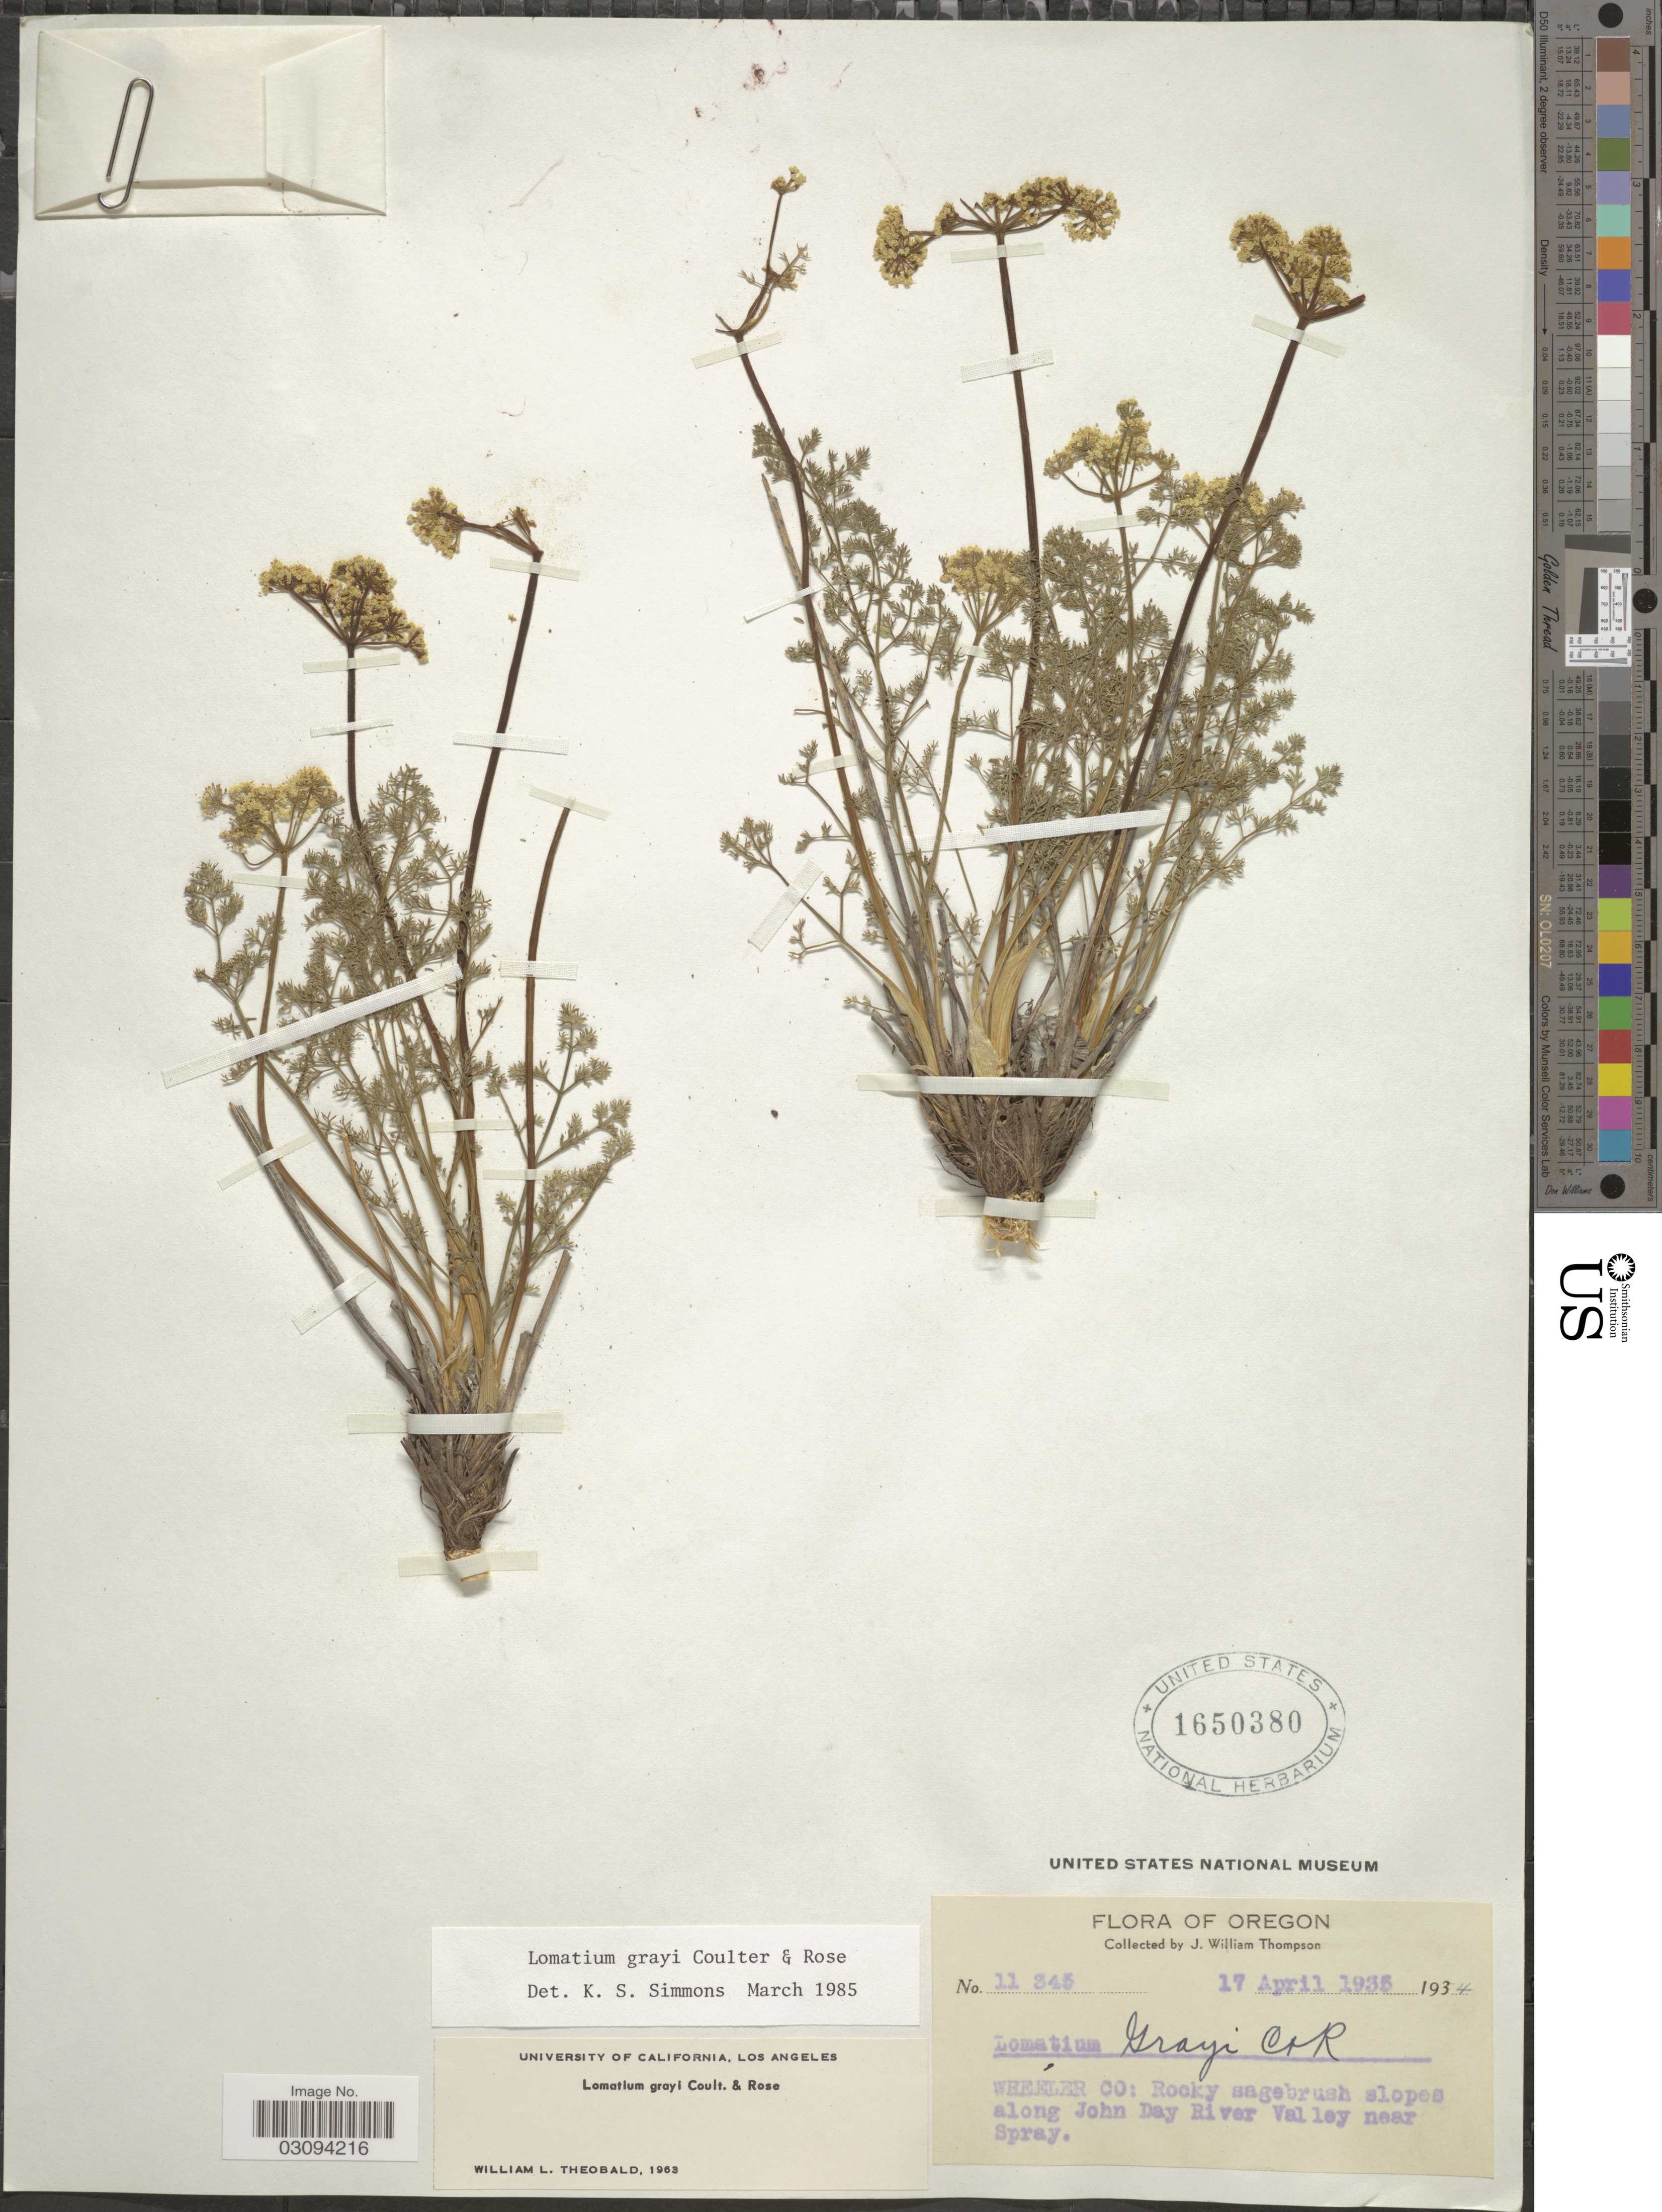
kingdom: Plantae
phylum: Tracheophyta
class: Magnoliopsida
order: Apiales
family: Apiaceae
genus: Lomatium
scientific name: Lomatium grayi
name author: (J.M. Coult. & Rose) J.M. Coult. & Rose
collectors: J. W. Thompson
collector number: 11345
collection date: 1935-04-17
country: United States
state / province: Oregon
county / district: Wheeler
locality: Wheeler Co: Rocky sagebrush slopes along John Day River Valley near Spray.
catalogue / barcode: US 1650380